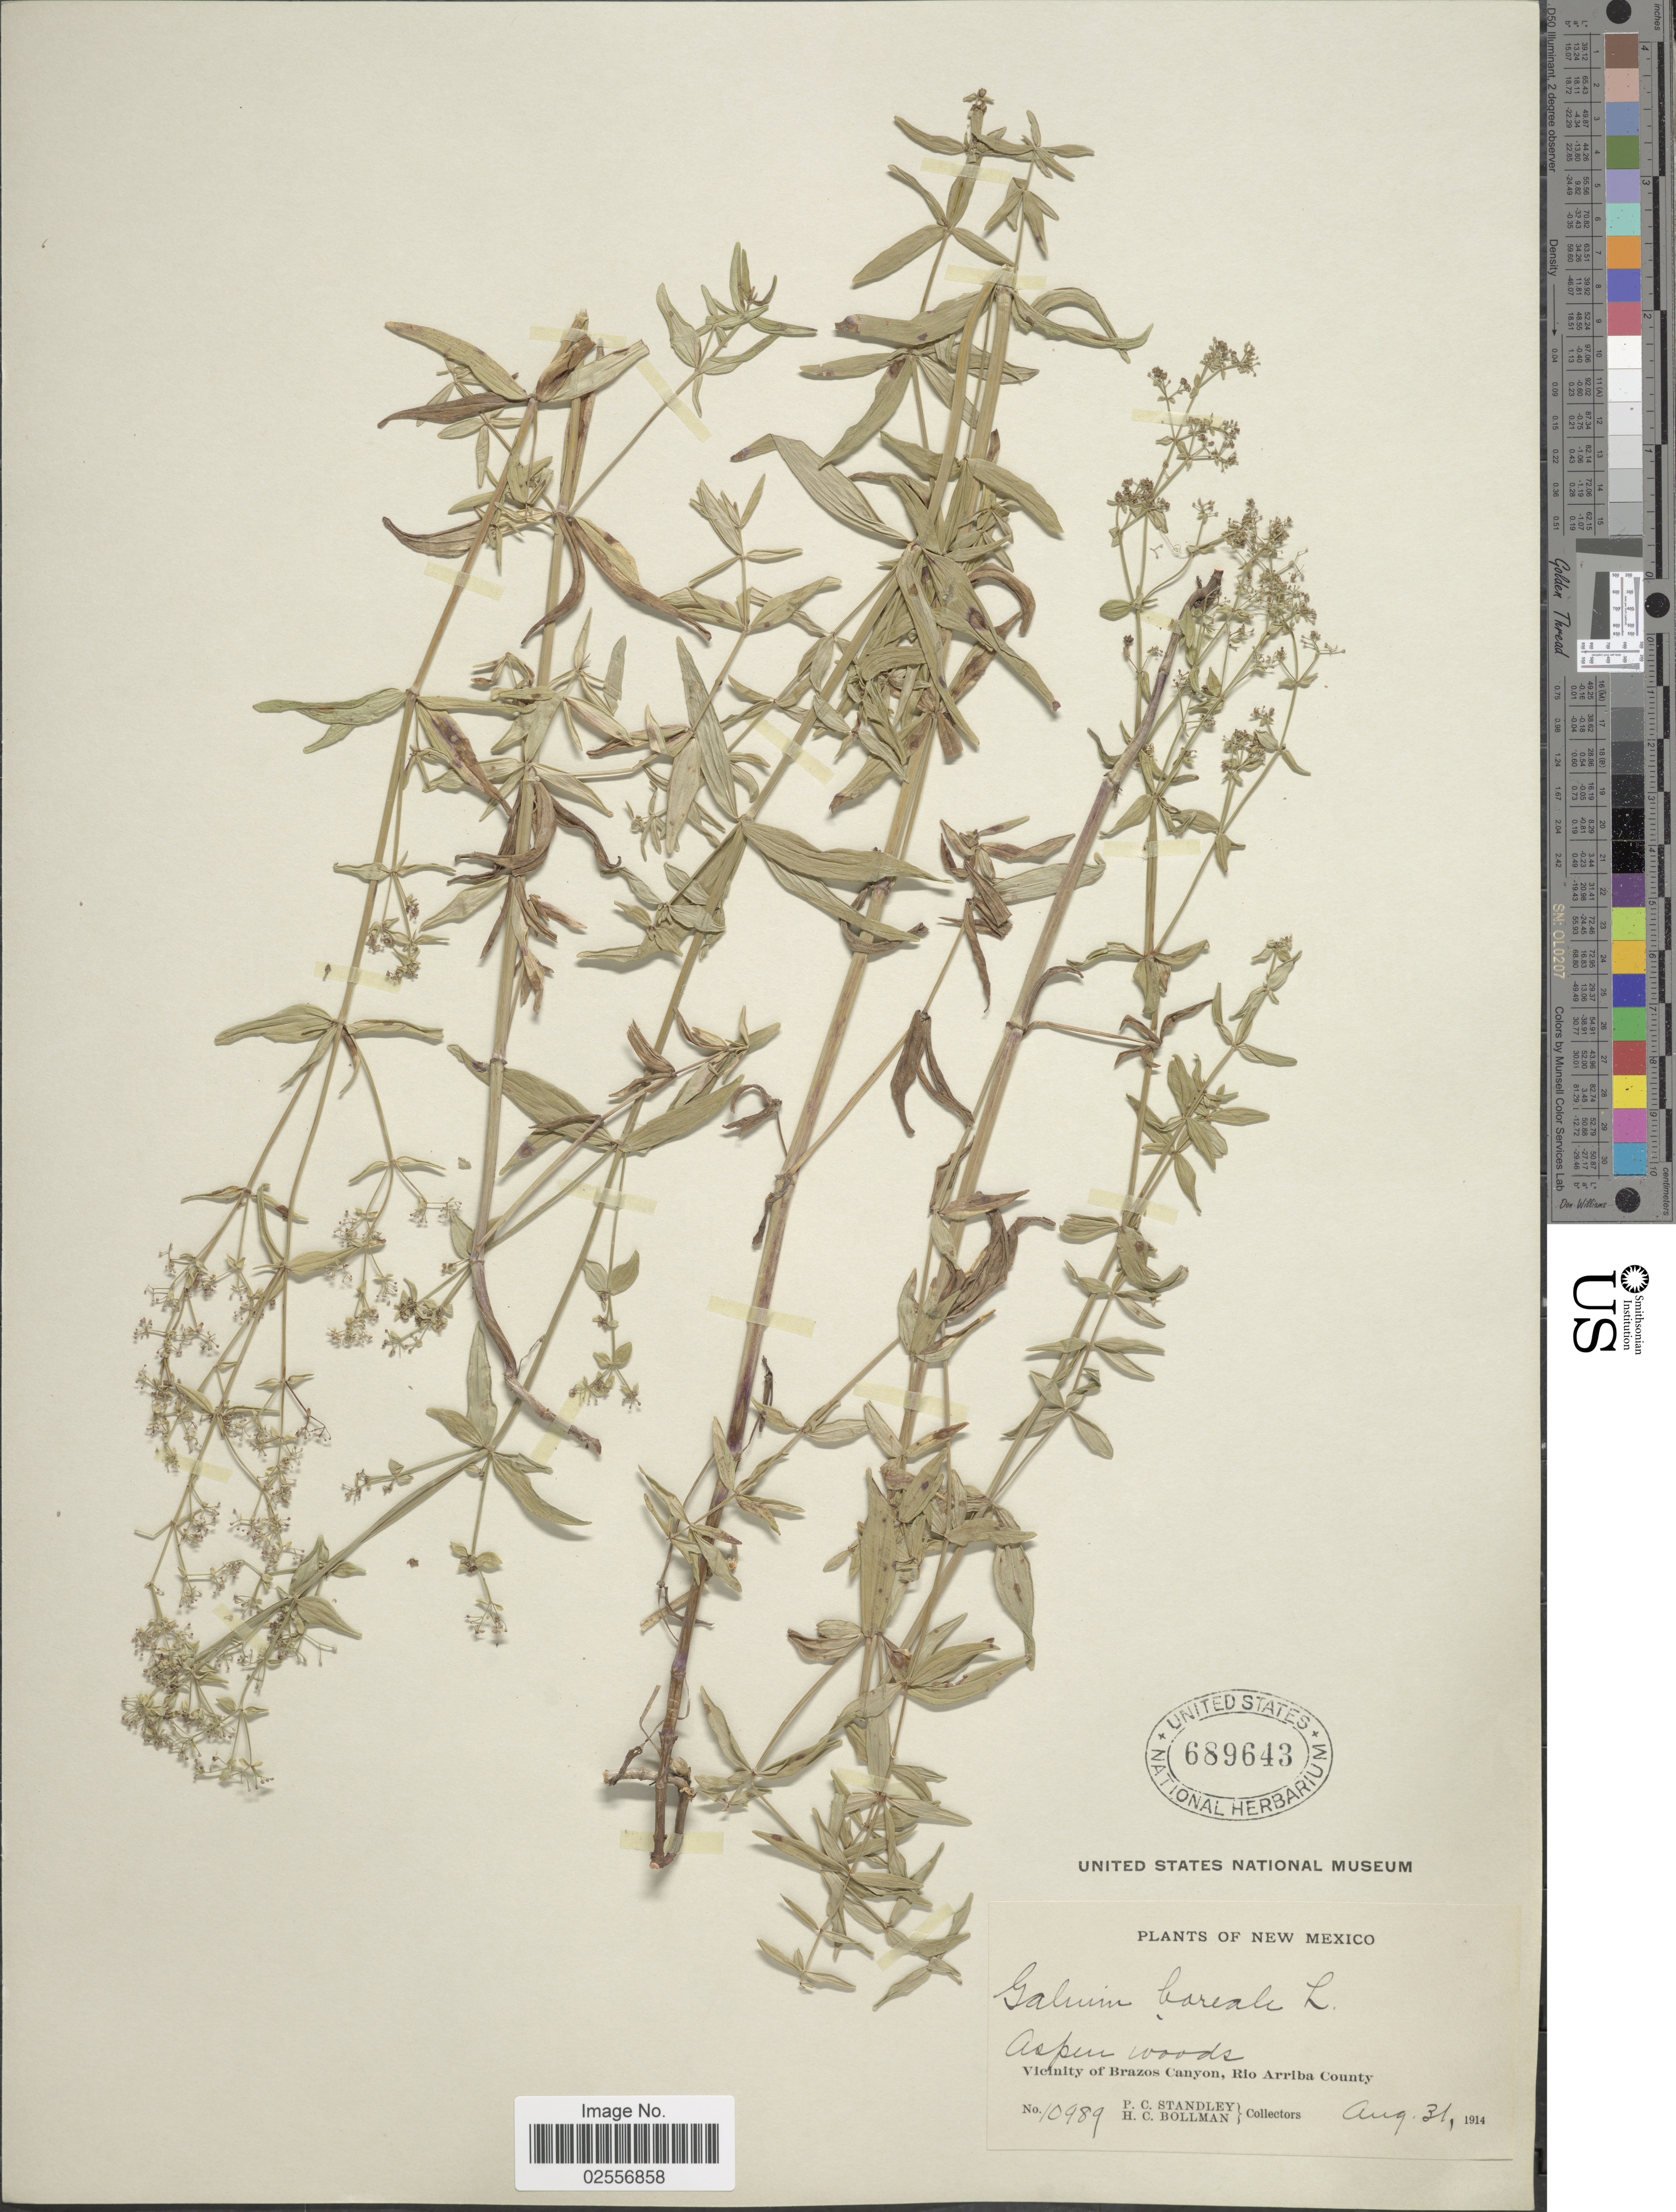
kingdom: Plantae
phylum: Tracheophyta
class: Magnoliopsida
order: Gentianales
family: Rubiaceae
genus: Galium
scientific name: Galium boreale L.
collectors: P. C. Standley & H. C. Bollman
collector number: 10989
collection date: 1914-08-31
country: United States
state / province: New Mexico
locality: Vicinity of Brazos Canyon, Rio Arriba County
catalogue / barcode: US 689643